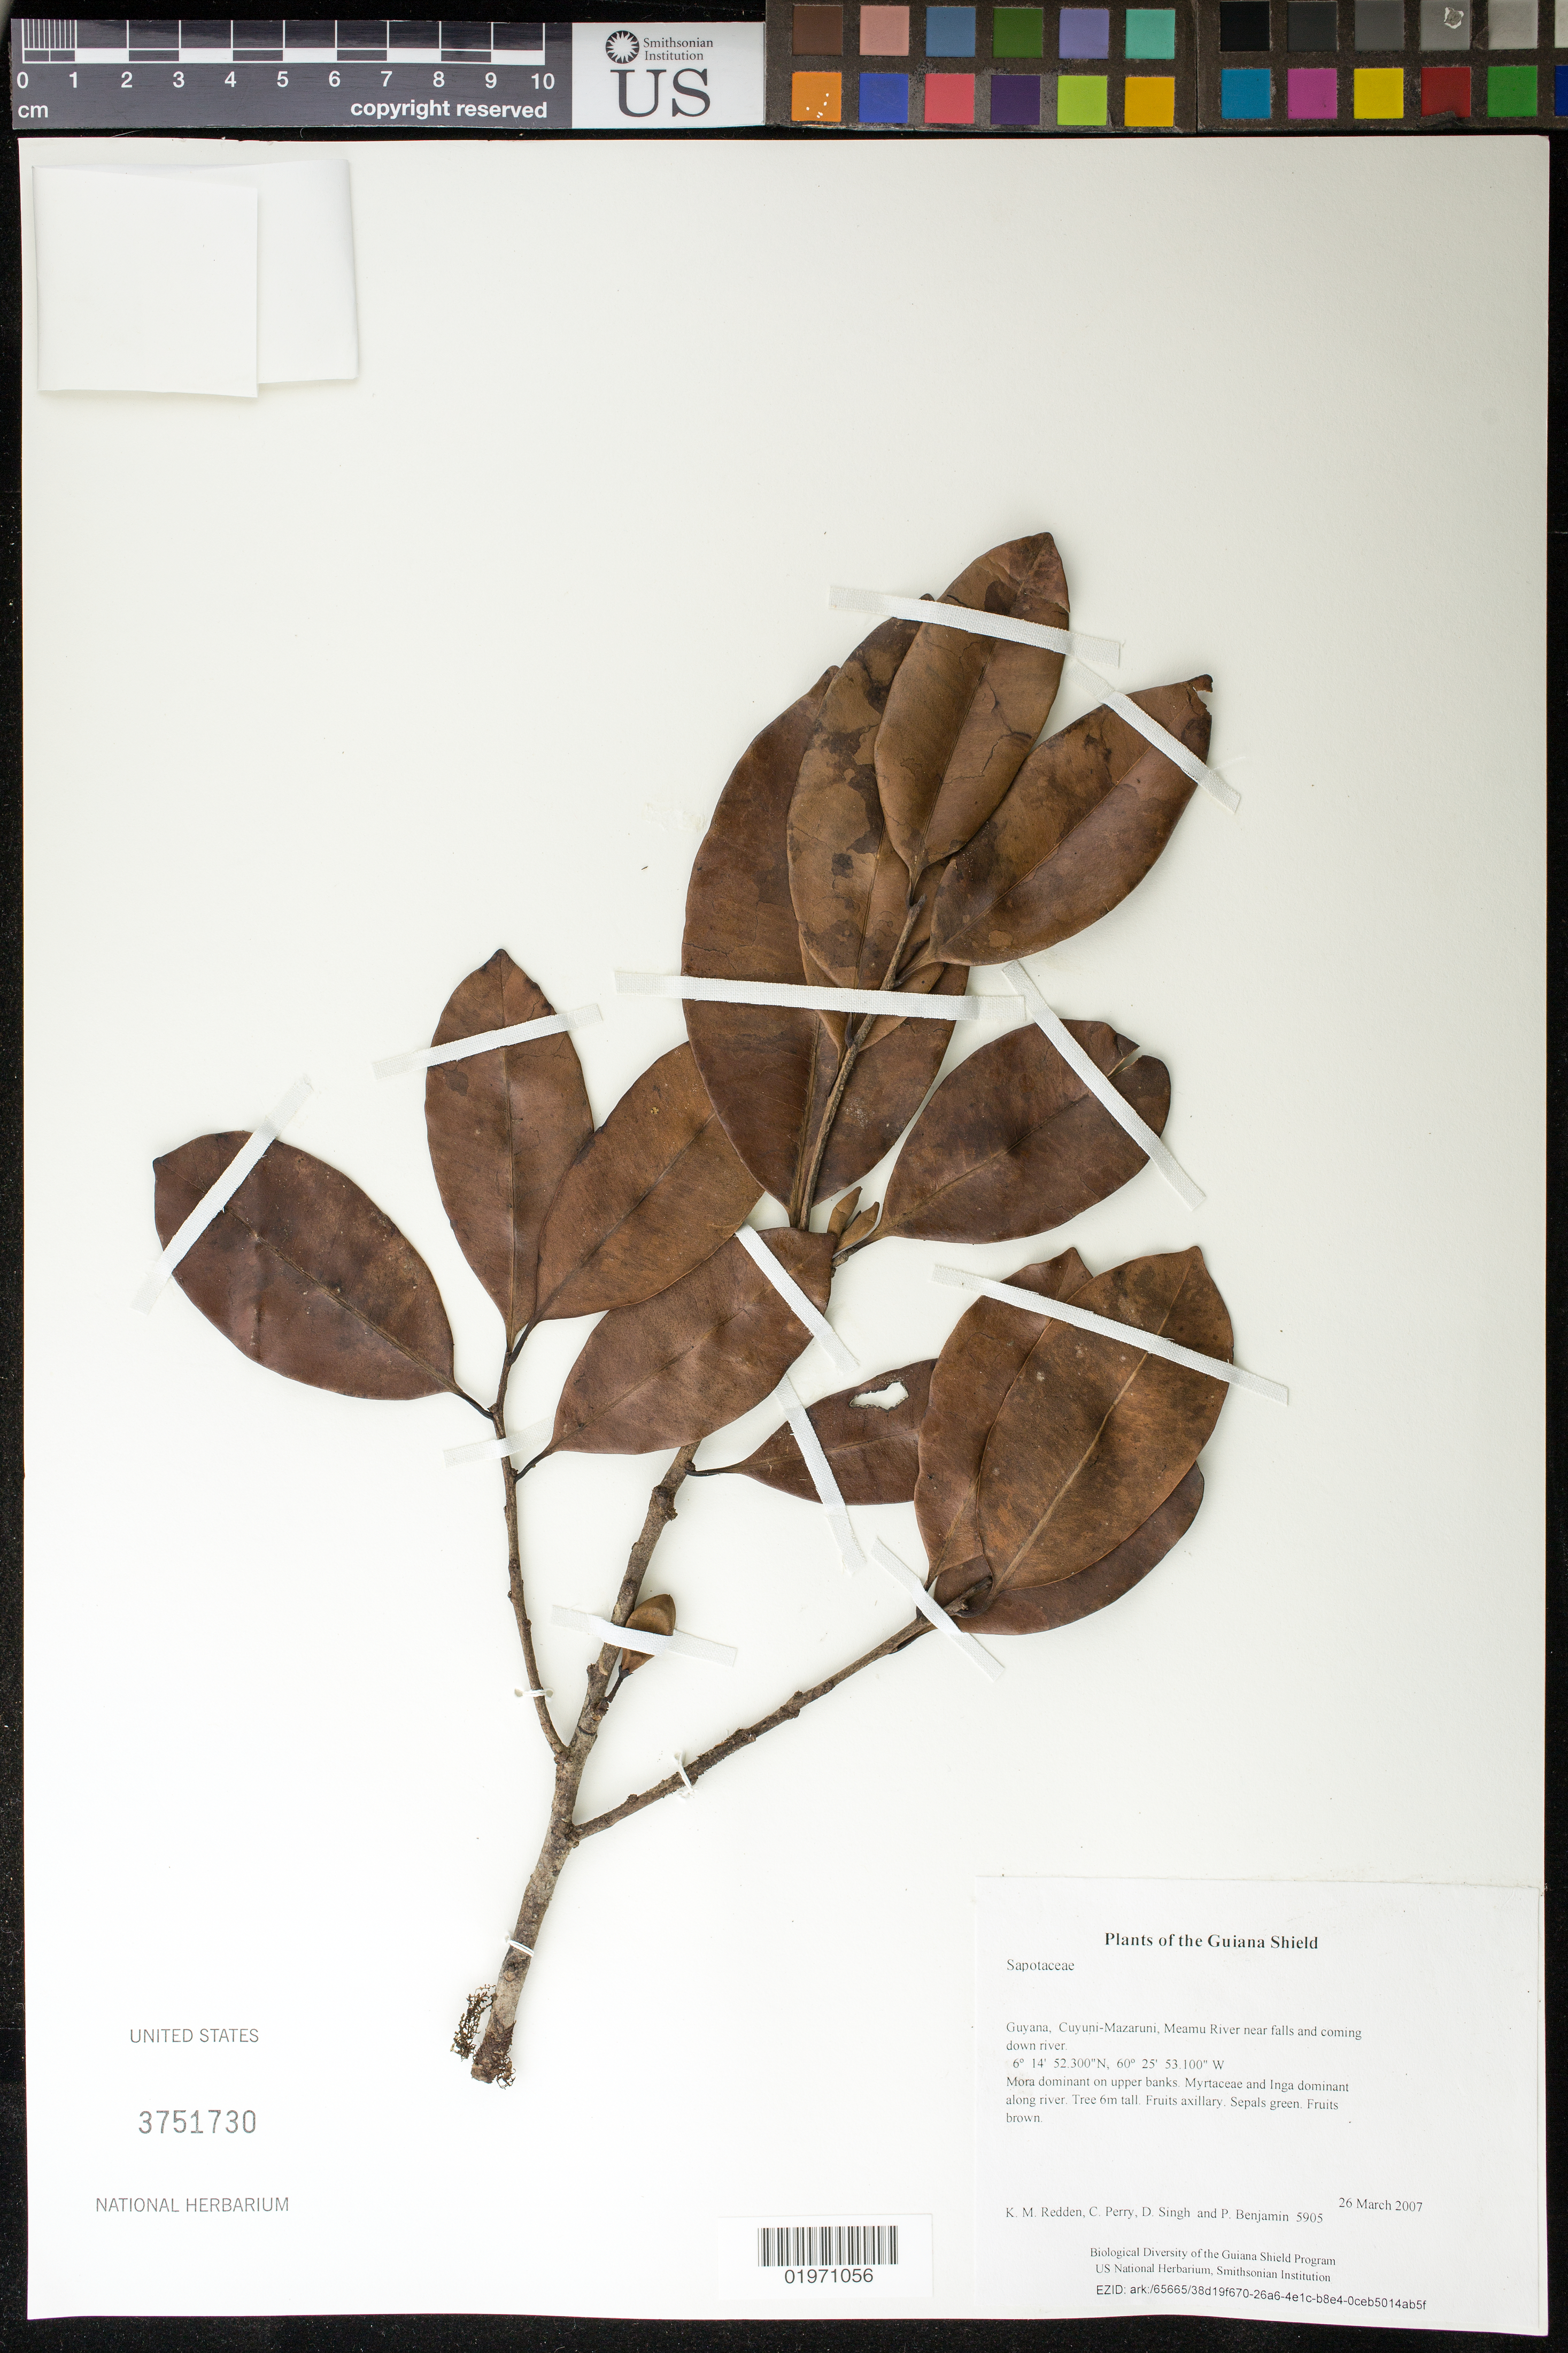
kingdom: Plantae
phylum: Tracheophyta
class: Magnoliopsida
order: Ericales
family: Sapotaceae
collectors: K. M. Redden, C. Perry, D. Singh & P. Benjamin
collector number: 5905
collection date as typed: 26 March 2007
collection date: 2007-03-26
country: Guyana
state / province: Cuyuni-Mazaruni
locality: Meamu River near falls and coming down river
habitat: Mora dominant on upper banks. Myrtaceae and Inga dominant along river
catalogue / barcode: US 3751730